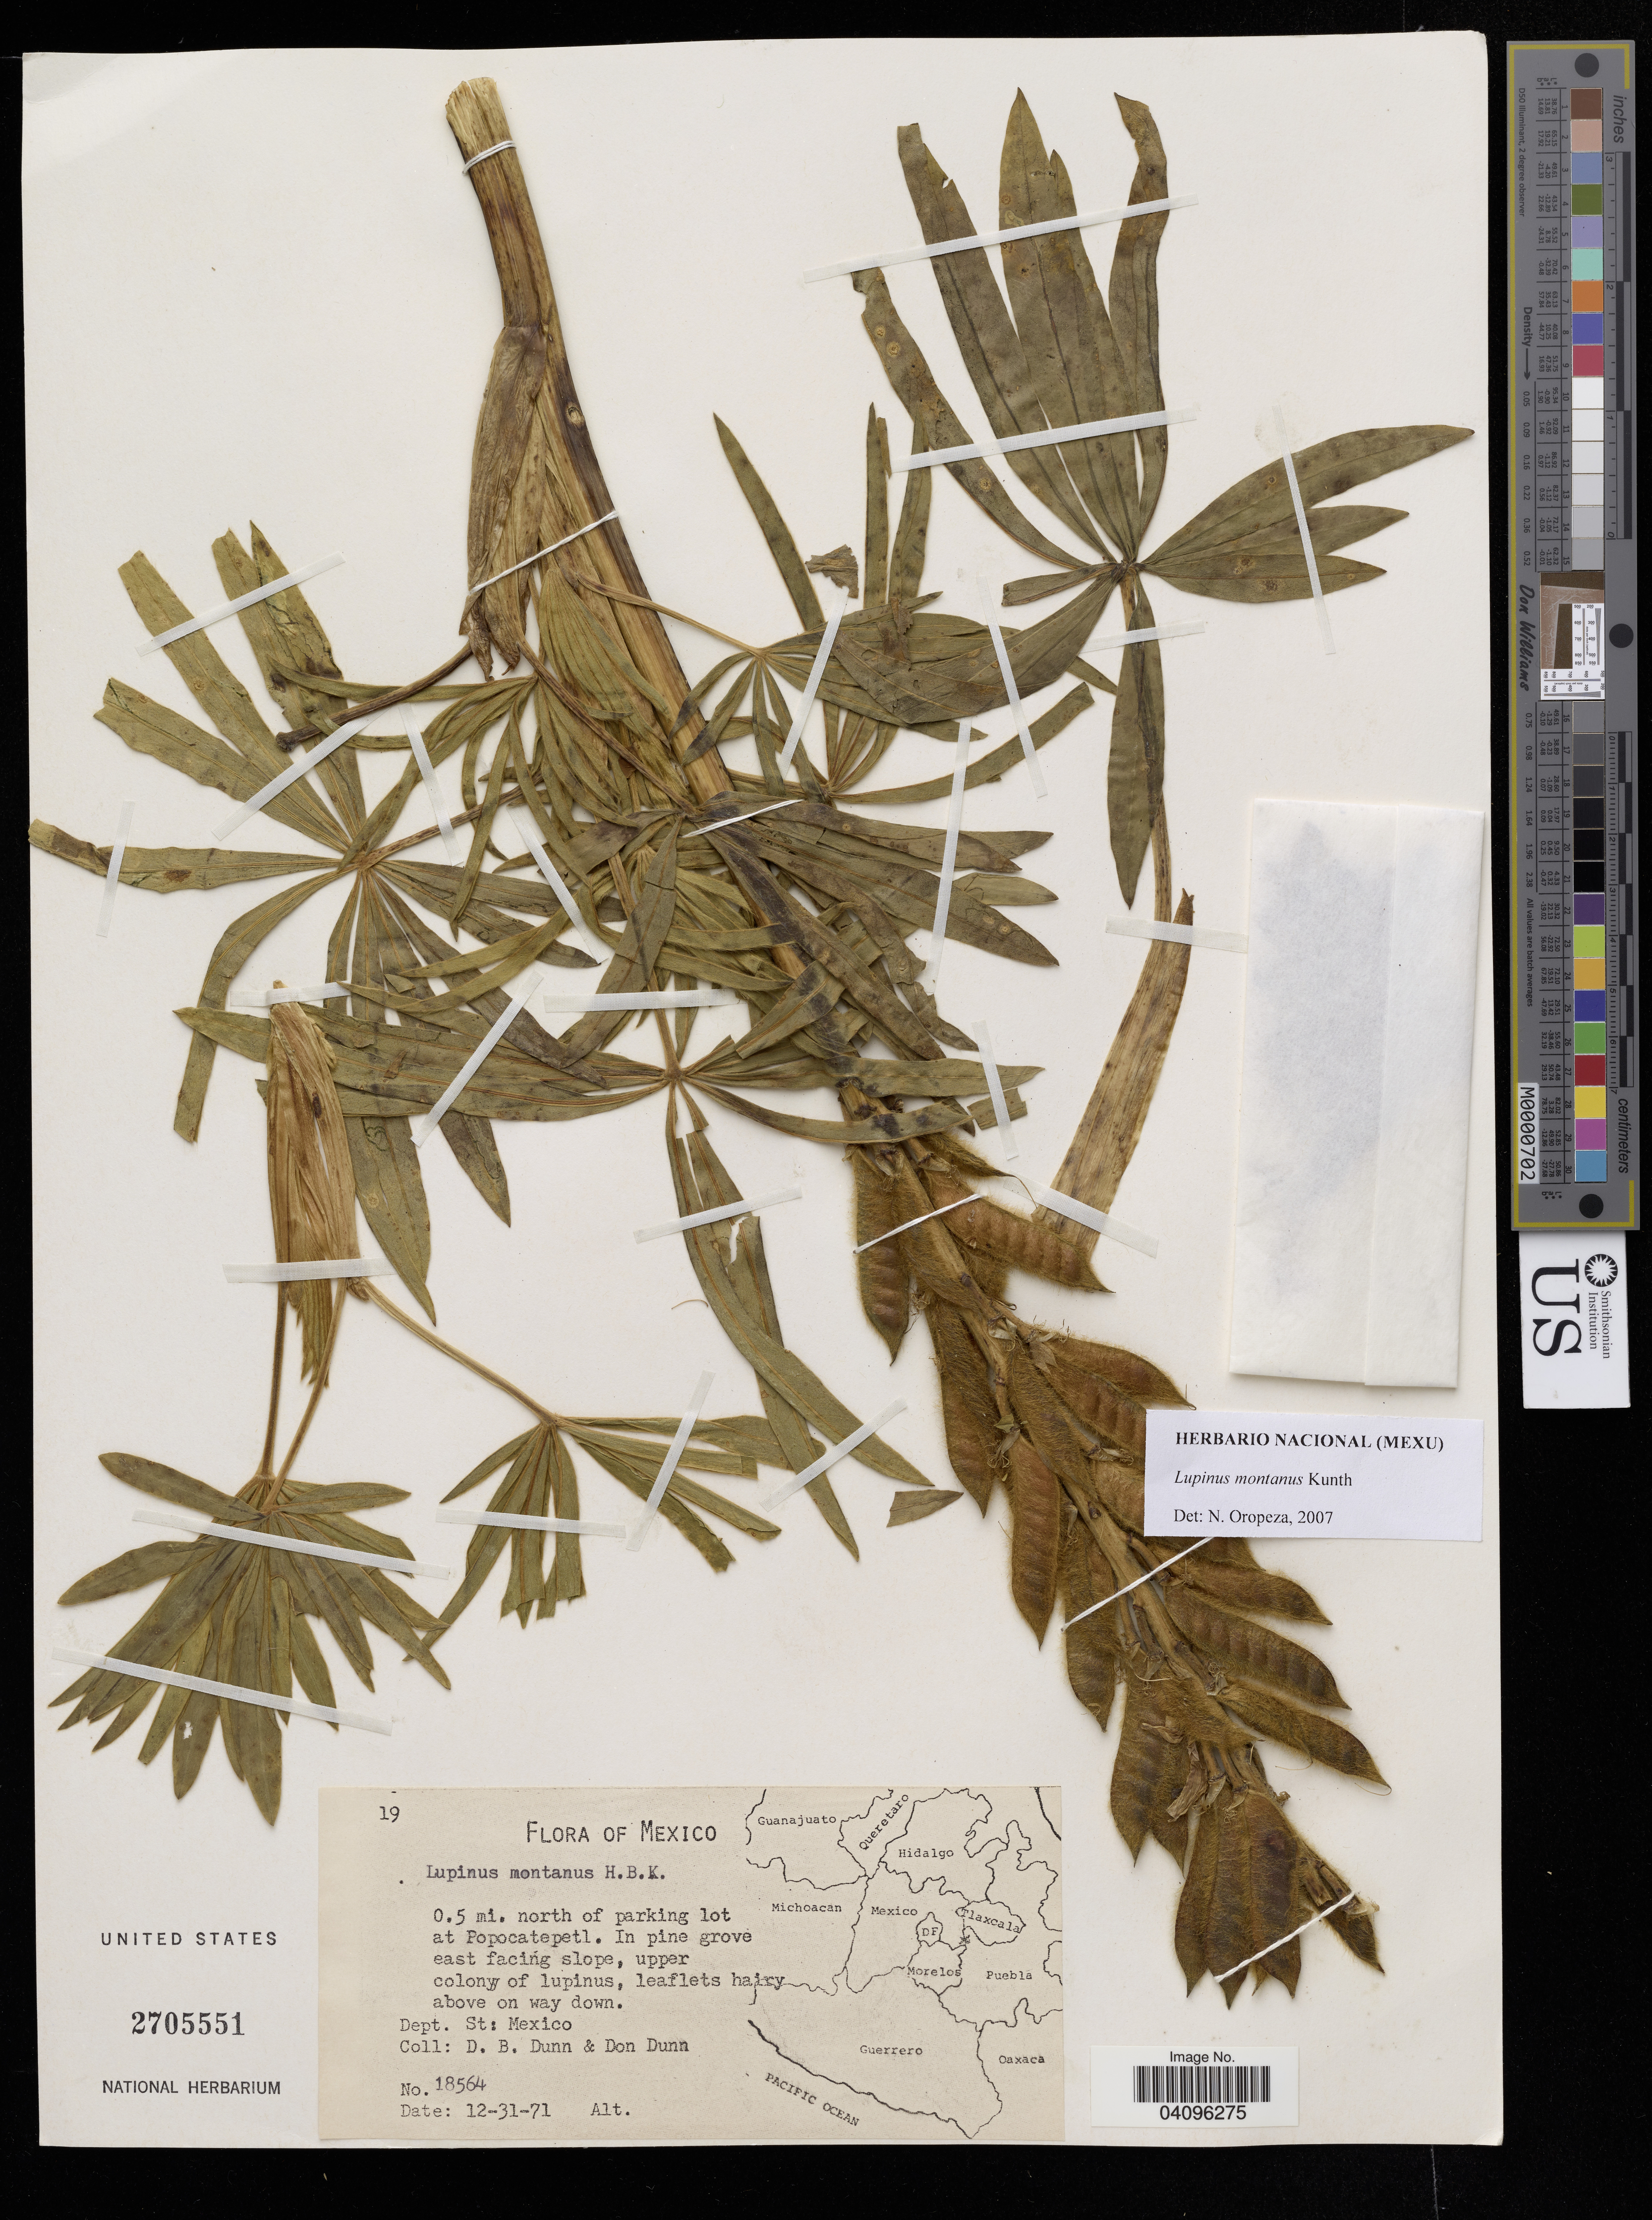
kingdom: Plantae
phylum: Tracheophyta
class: Magnoliopsida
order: Fabales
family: Fabaceae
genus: Lupinus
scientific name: Lupinus montanus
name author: Kunth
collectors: D. B. Dunn & D. Dunn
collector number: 18564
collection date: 1971-12-31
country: Mexico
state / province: México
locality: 0.5 mi. north of parking lot at Popocatepetl. In pine grove east facińg slope, upper colony of lupinus.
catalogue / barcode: US 2705551